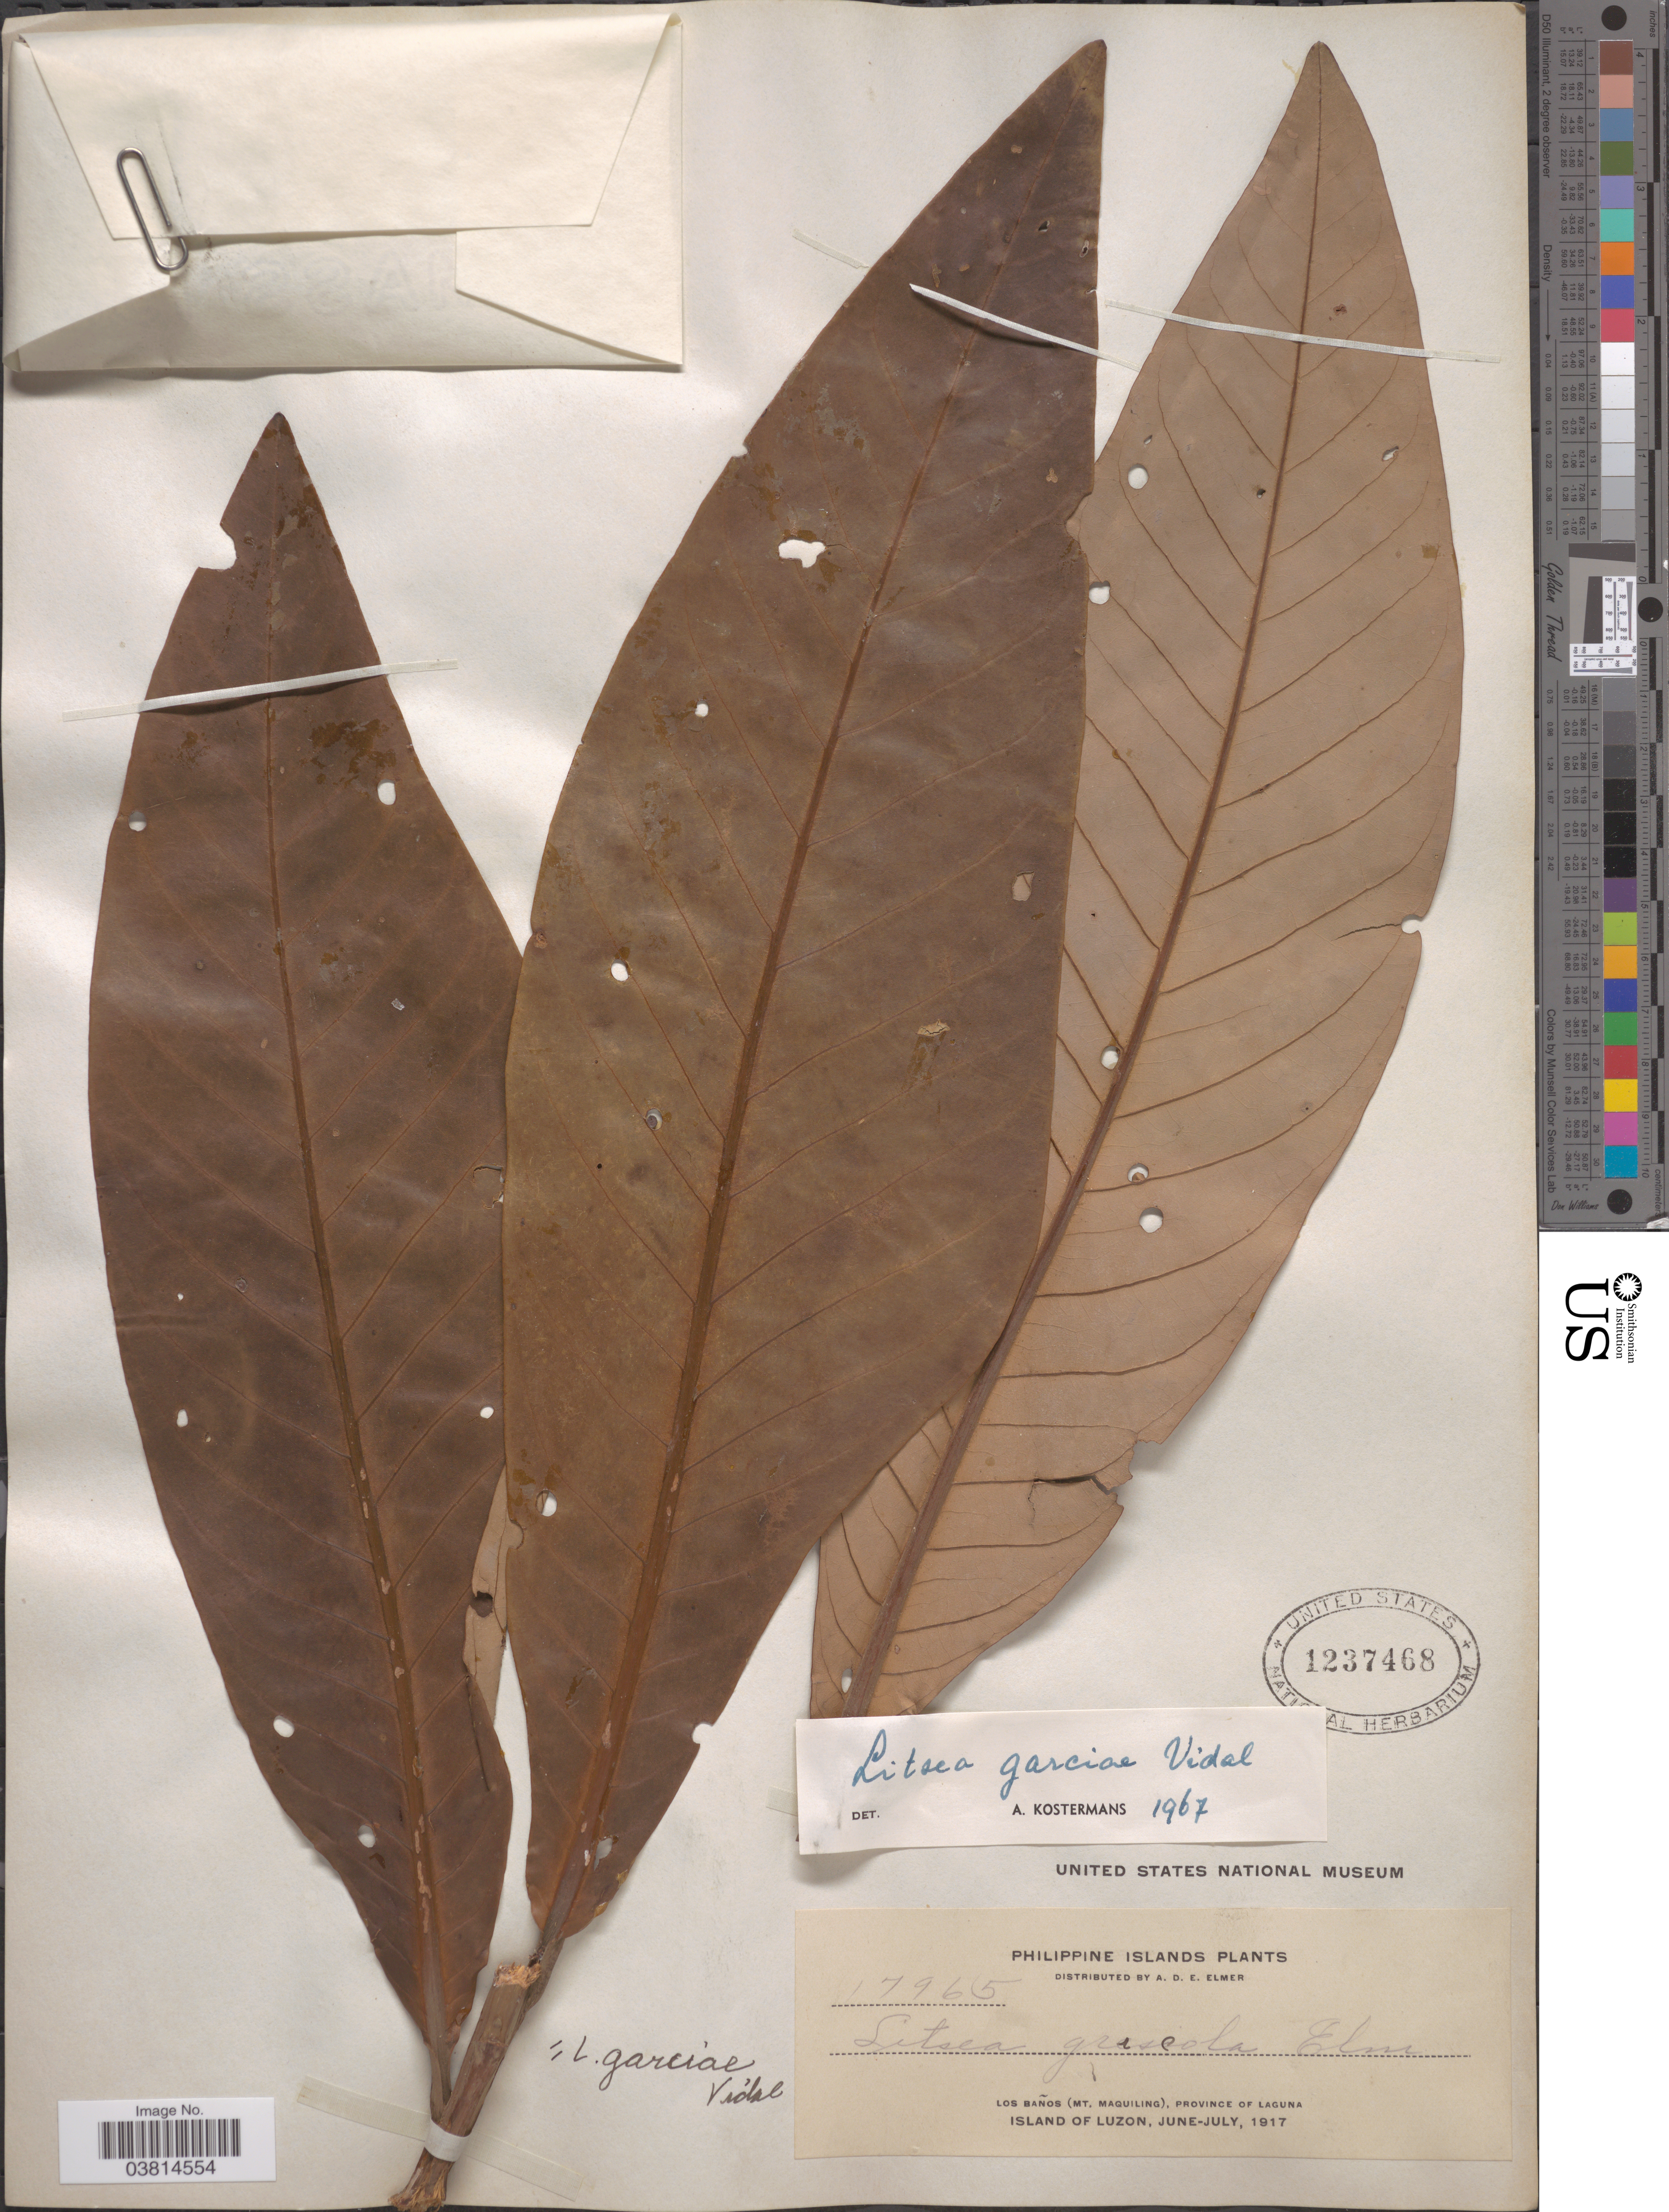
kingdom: Plantae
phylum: Tracheophyta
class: Magnoliopsida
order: Laurales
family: Lauraceae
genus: Litsea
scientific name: Litsea garciae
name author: S. Vidal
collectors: A. D. E. Elmer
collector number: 17965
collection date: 1917-06/1917-07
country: Philippines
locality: Los Baños (Mt. Maquiling), Province of Laguna. Island of Luzon.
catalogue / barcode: US 1237468